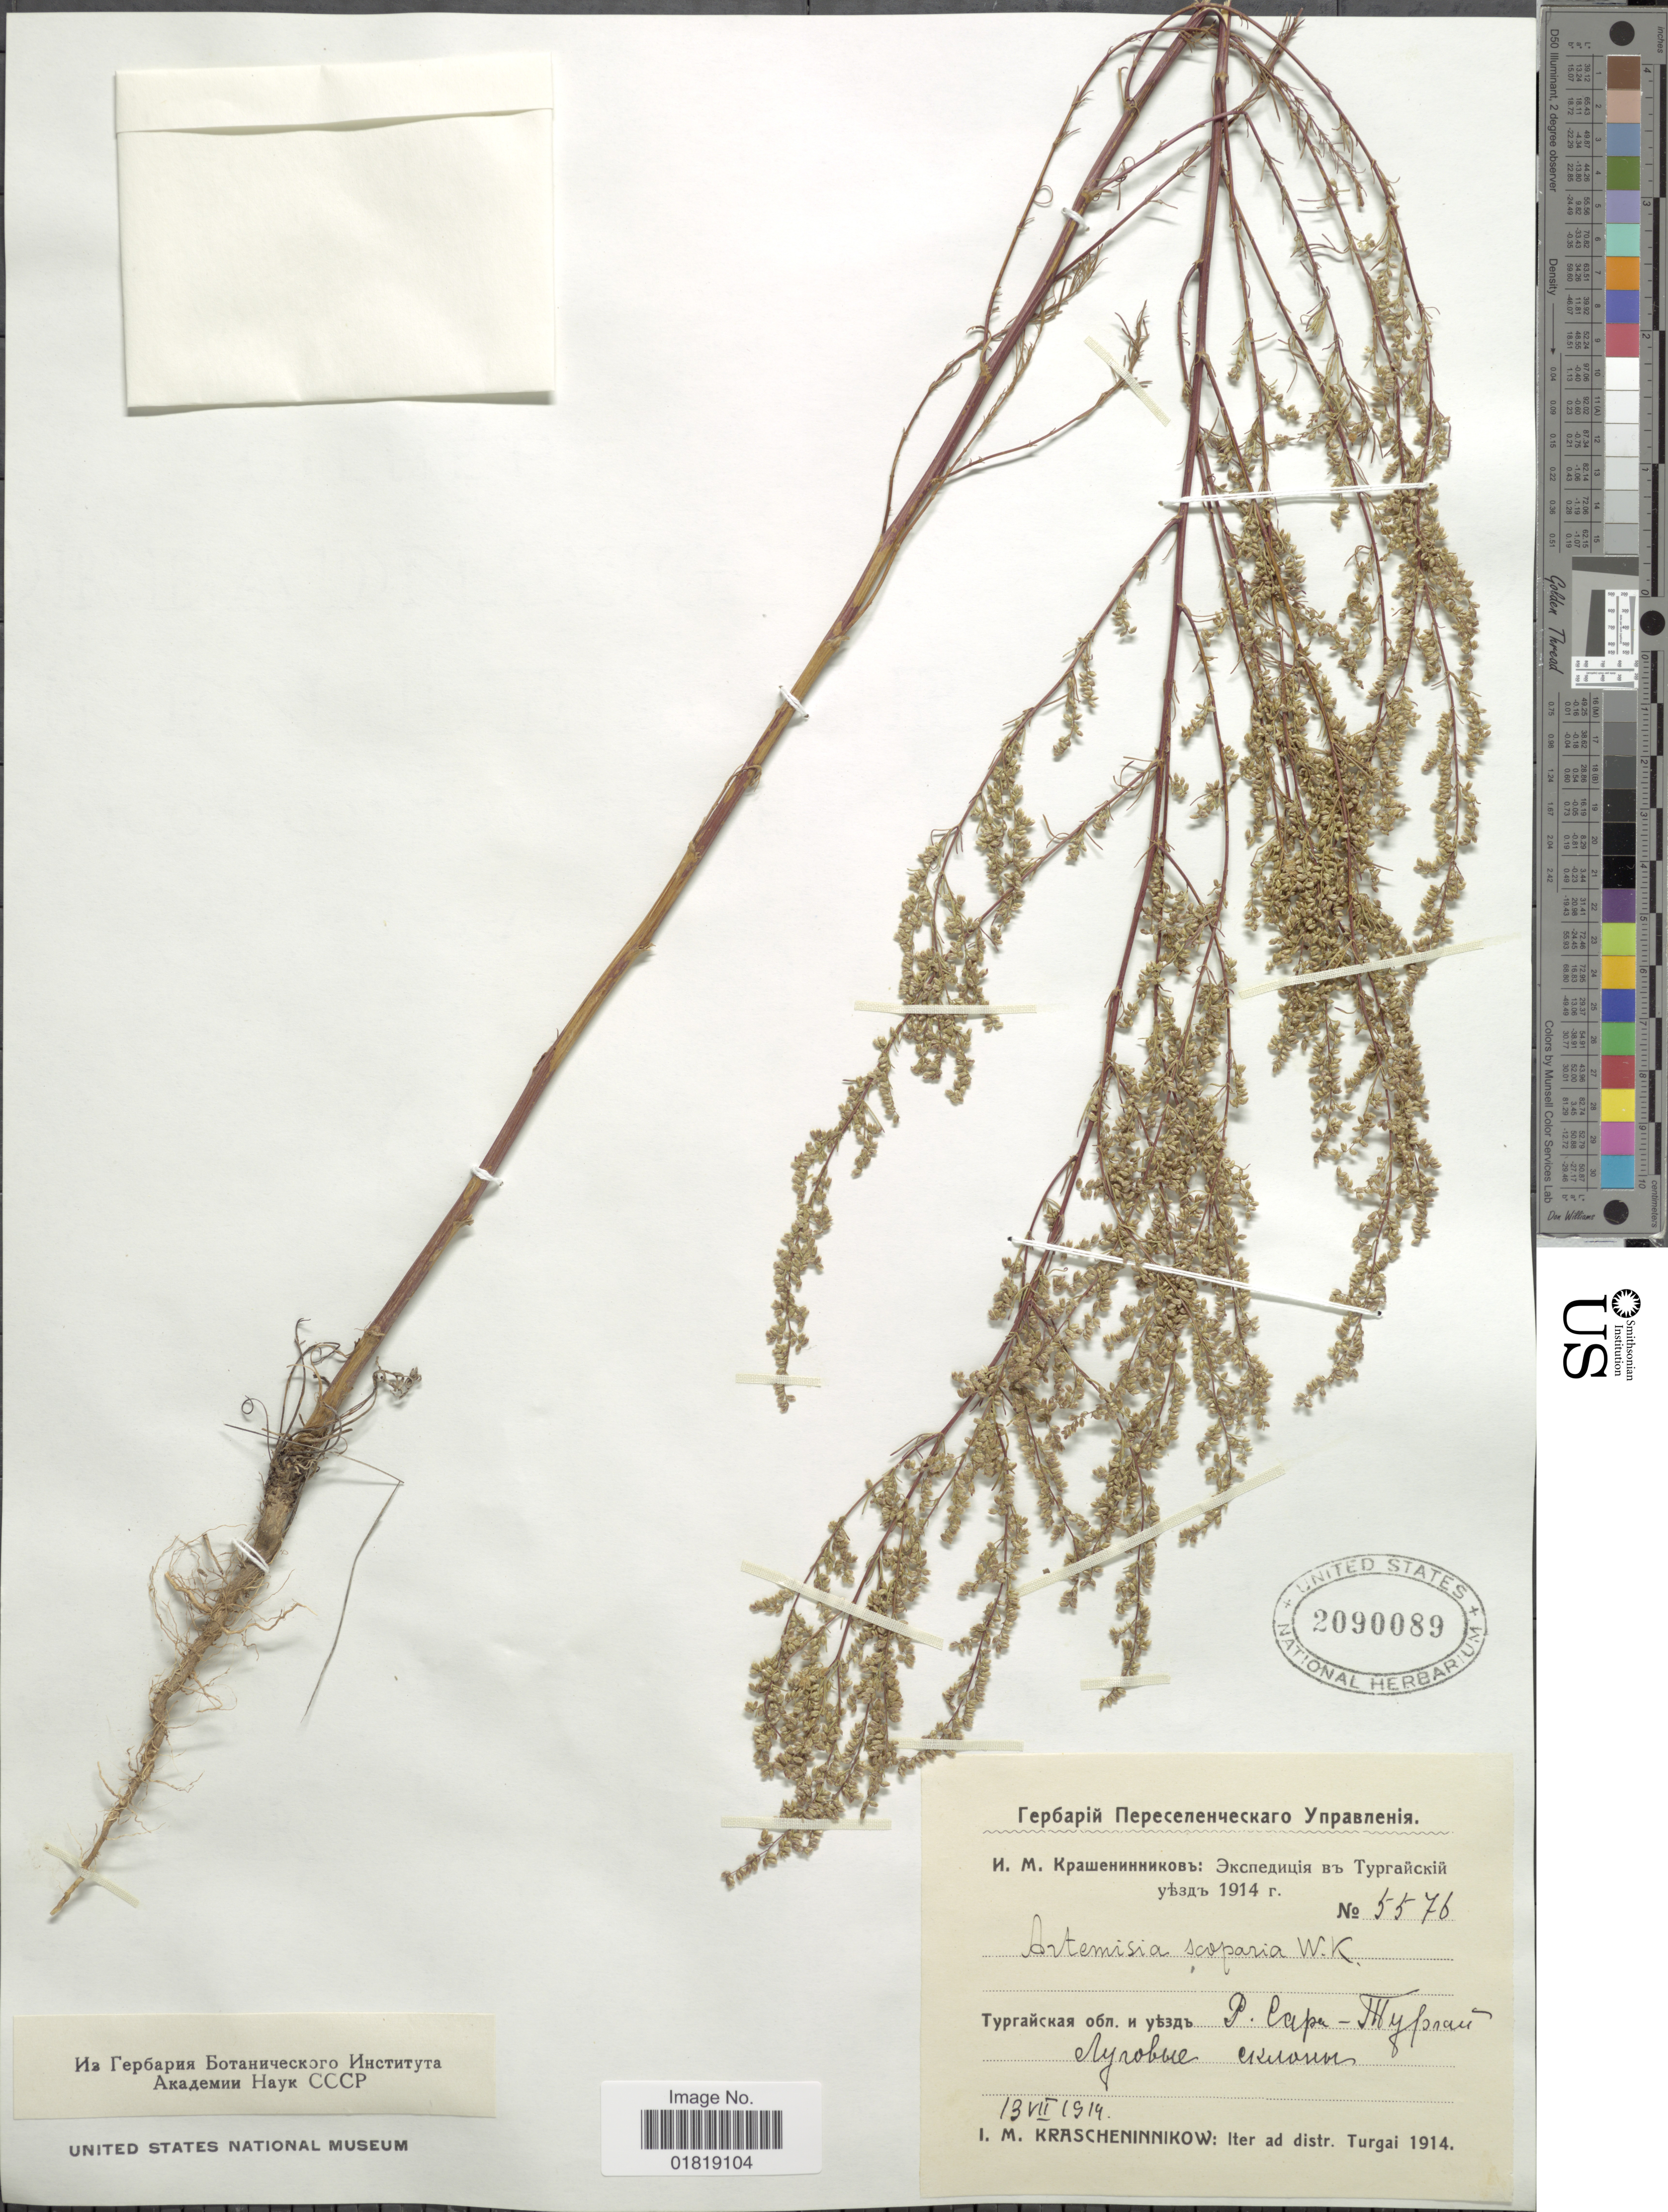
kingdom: Plantae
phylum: Tracheophyta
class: Magnoliopsida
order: Asterales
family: Asteraceae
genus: Artemisia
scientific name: Artemisia scoparia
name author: Waldst. & Kit.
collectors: I. Krascheninnikov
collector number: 5576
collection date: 1914-07-13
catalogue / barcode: US 2090089